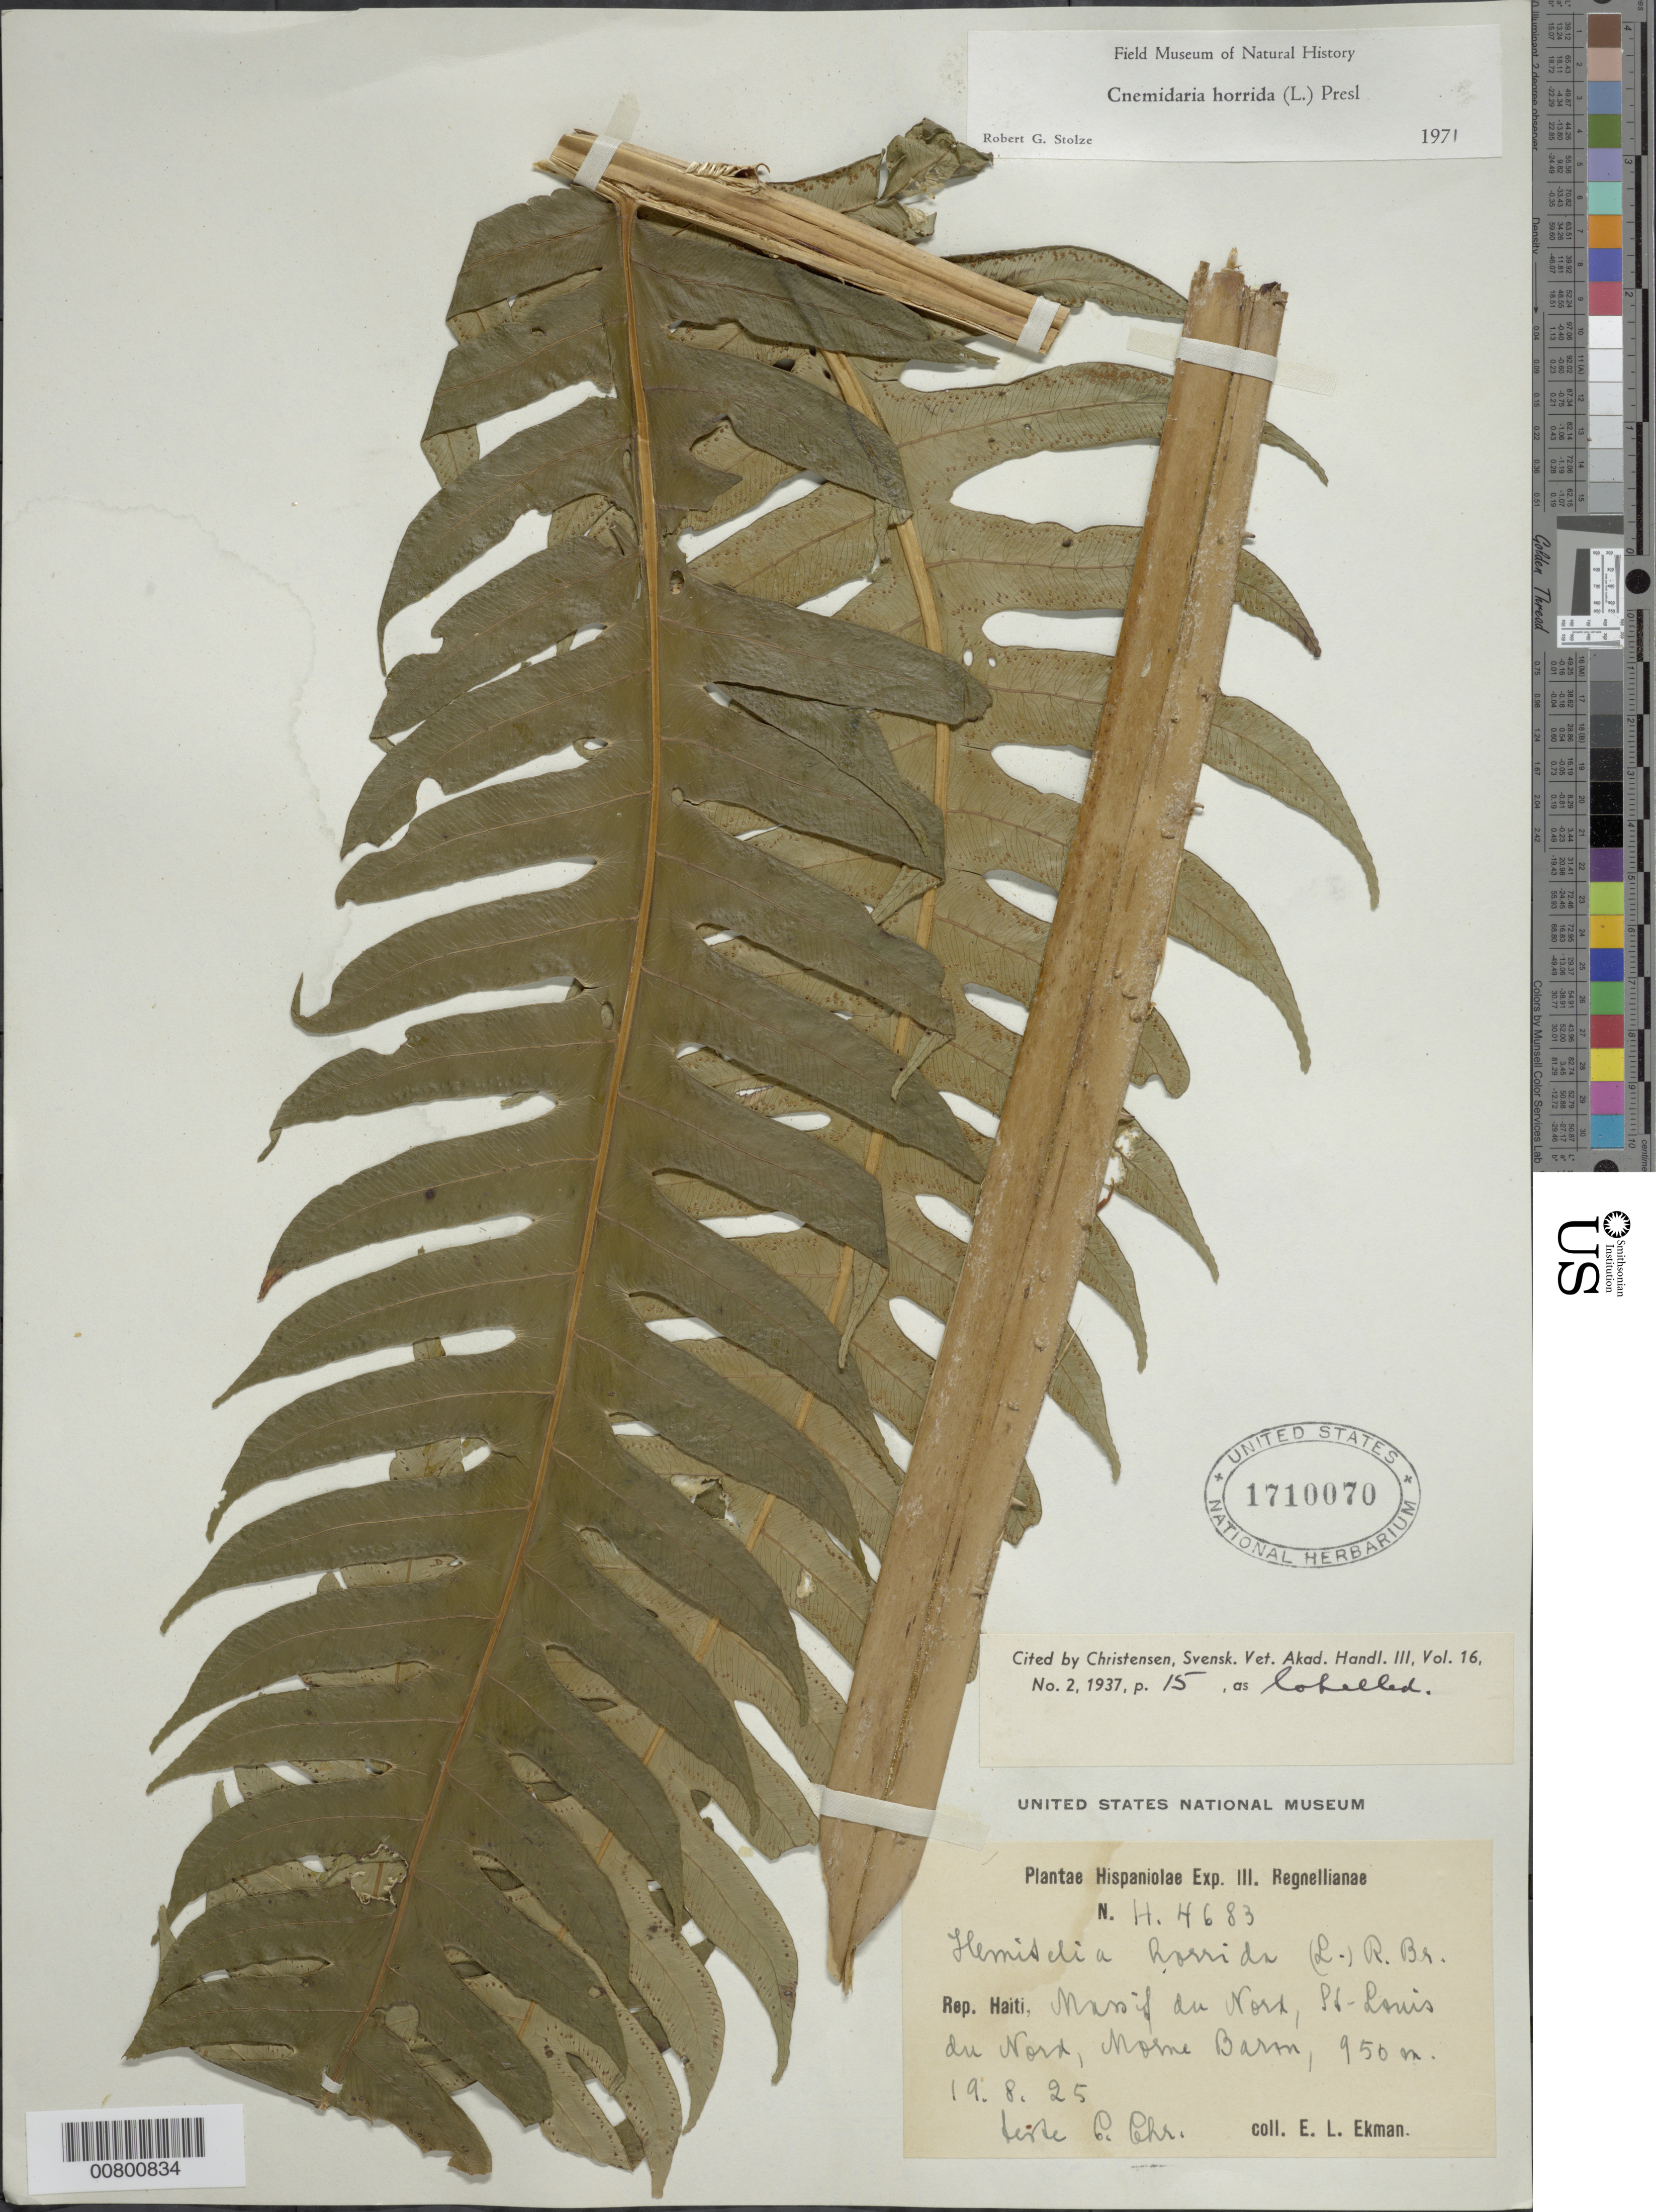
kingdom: Plantae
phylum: Tracheophyta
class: Polypodiopsida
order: Cyatheales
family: Cyatheaceae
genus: Cyathea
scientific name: Cyathea horrida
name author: (L.) Sm.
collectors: E. L. Ekman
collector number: H 4683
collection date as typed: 19 Aug 1925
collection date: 1925-08-19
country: Haiti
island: Hispaniola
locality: Massif du Nord, St. Louis du Nord, Morne Baron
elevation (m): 950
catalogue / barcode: US 1710070